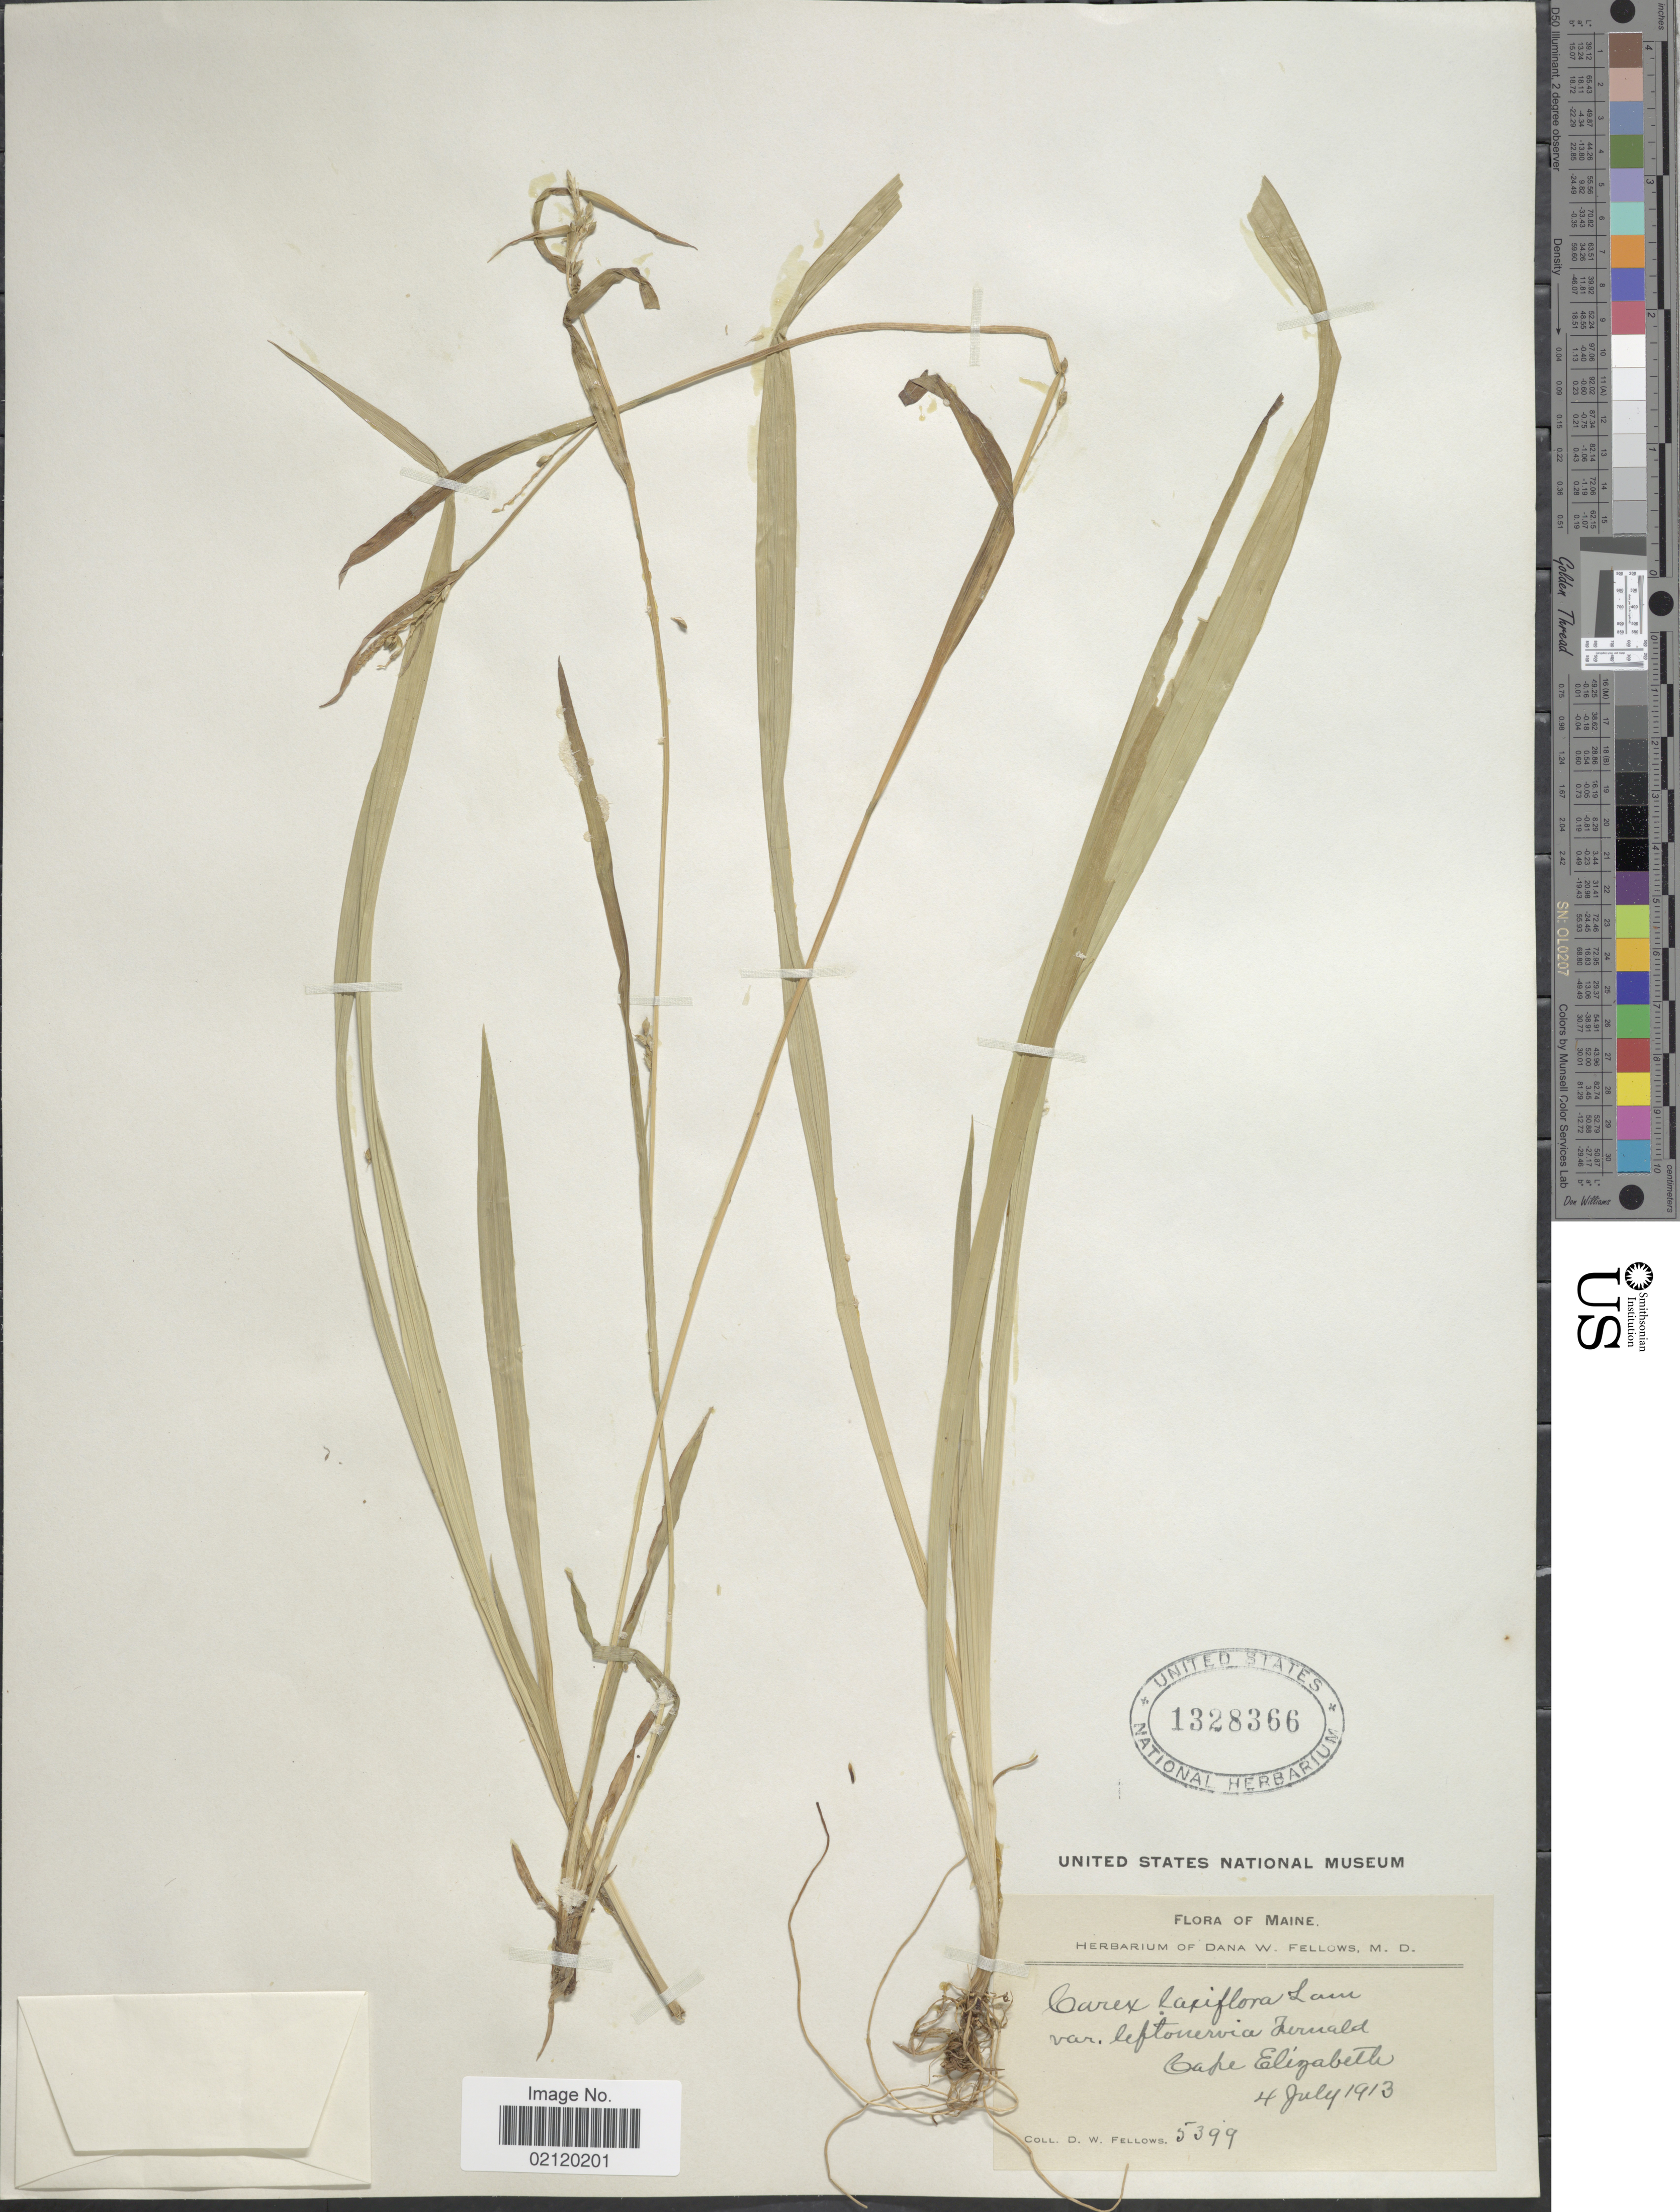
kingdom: Plantae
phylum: Tracheophyta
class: Liliopsida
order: Poales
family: Cyperaceae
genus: Carex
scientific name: Carex laxiflora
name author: Lam.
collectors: D. W. Fellows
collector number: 5399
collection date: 1913-07-04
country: United States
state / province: Maine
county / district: Cumberland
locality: Cape Elizabeth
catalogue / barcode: US 1328366